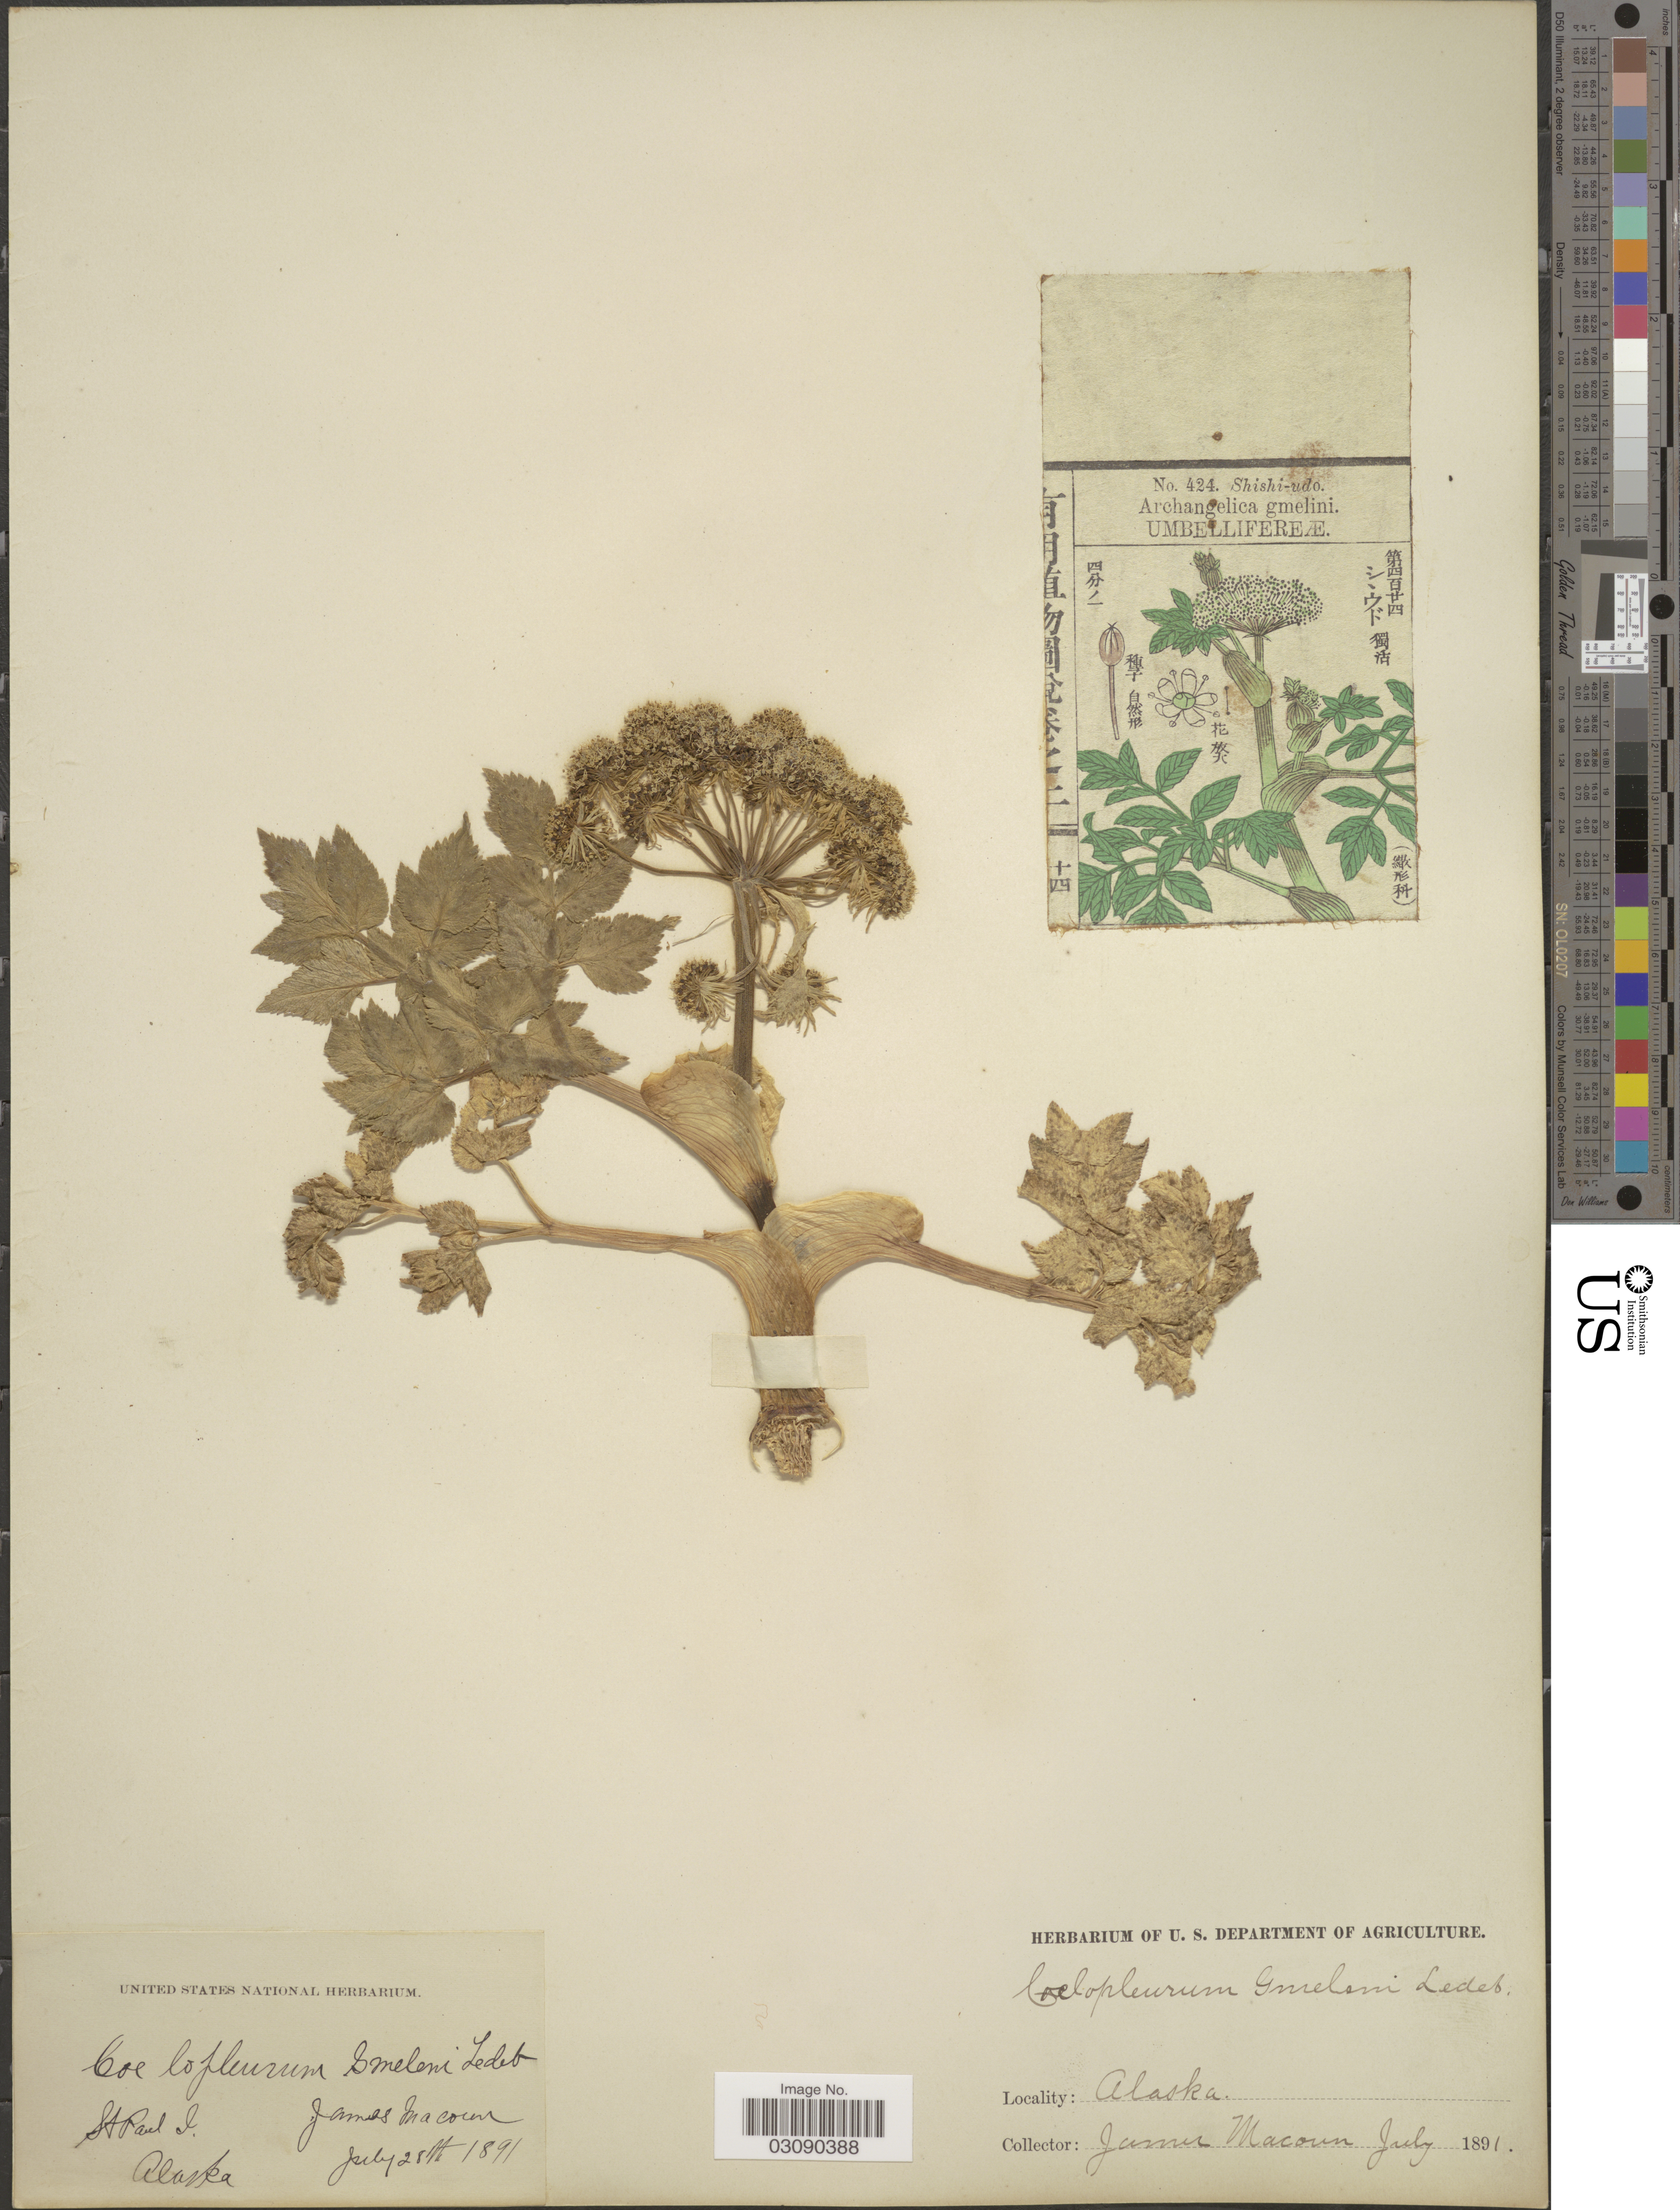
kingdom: Plantae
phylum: Tracheophyta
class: Magnoliopsida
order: Apiales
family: Apiaceae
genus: Angelica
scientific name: Angelica lucida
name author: L.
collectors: J. M. Macoun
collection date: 1891-07-25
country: United States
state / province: Alaska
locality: St. Paul I.